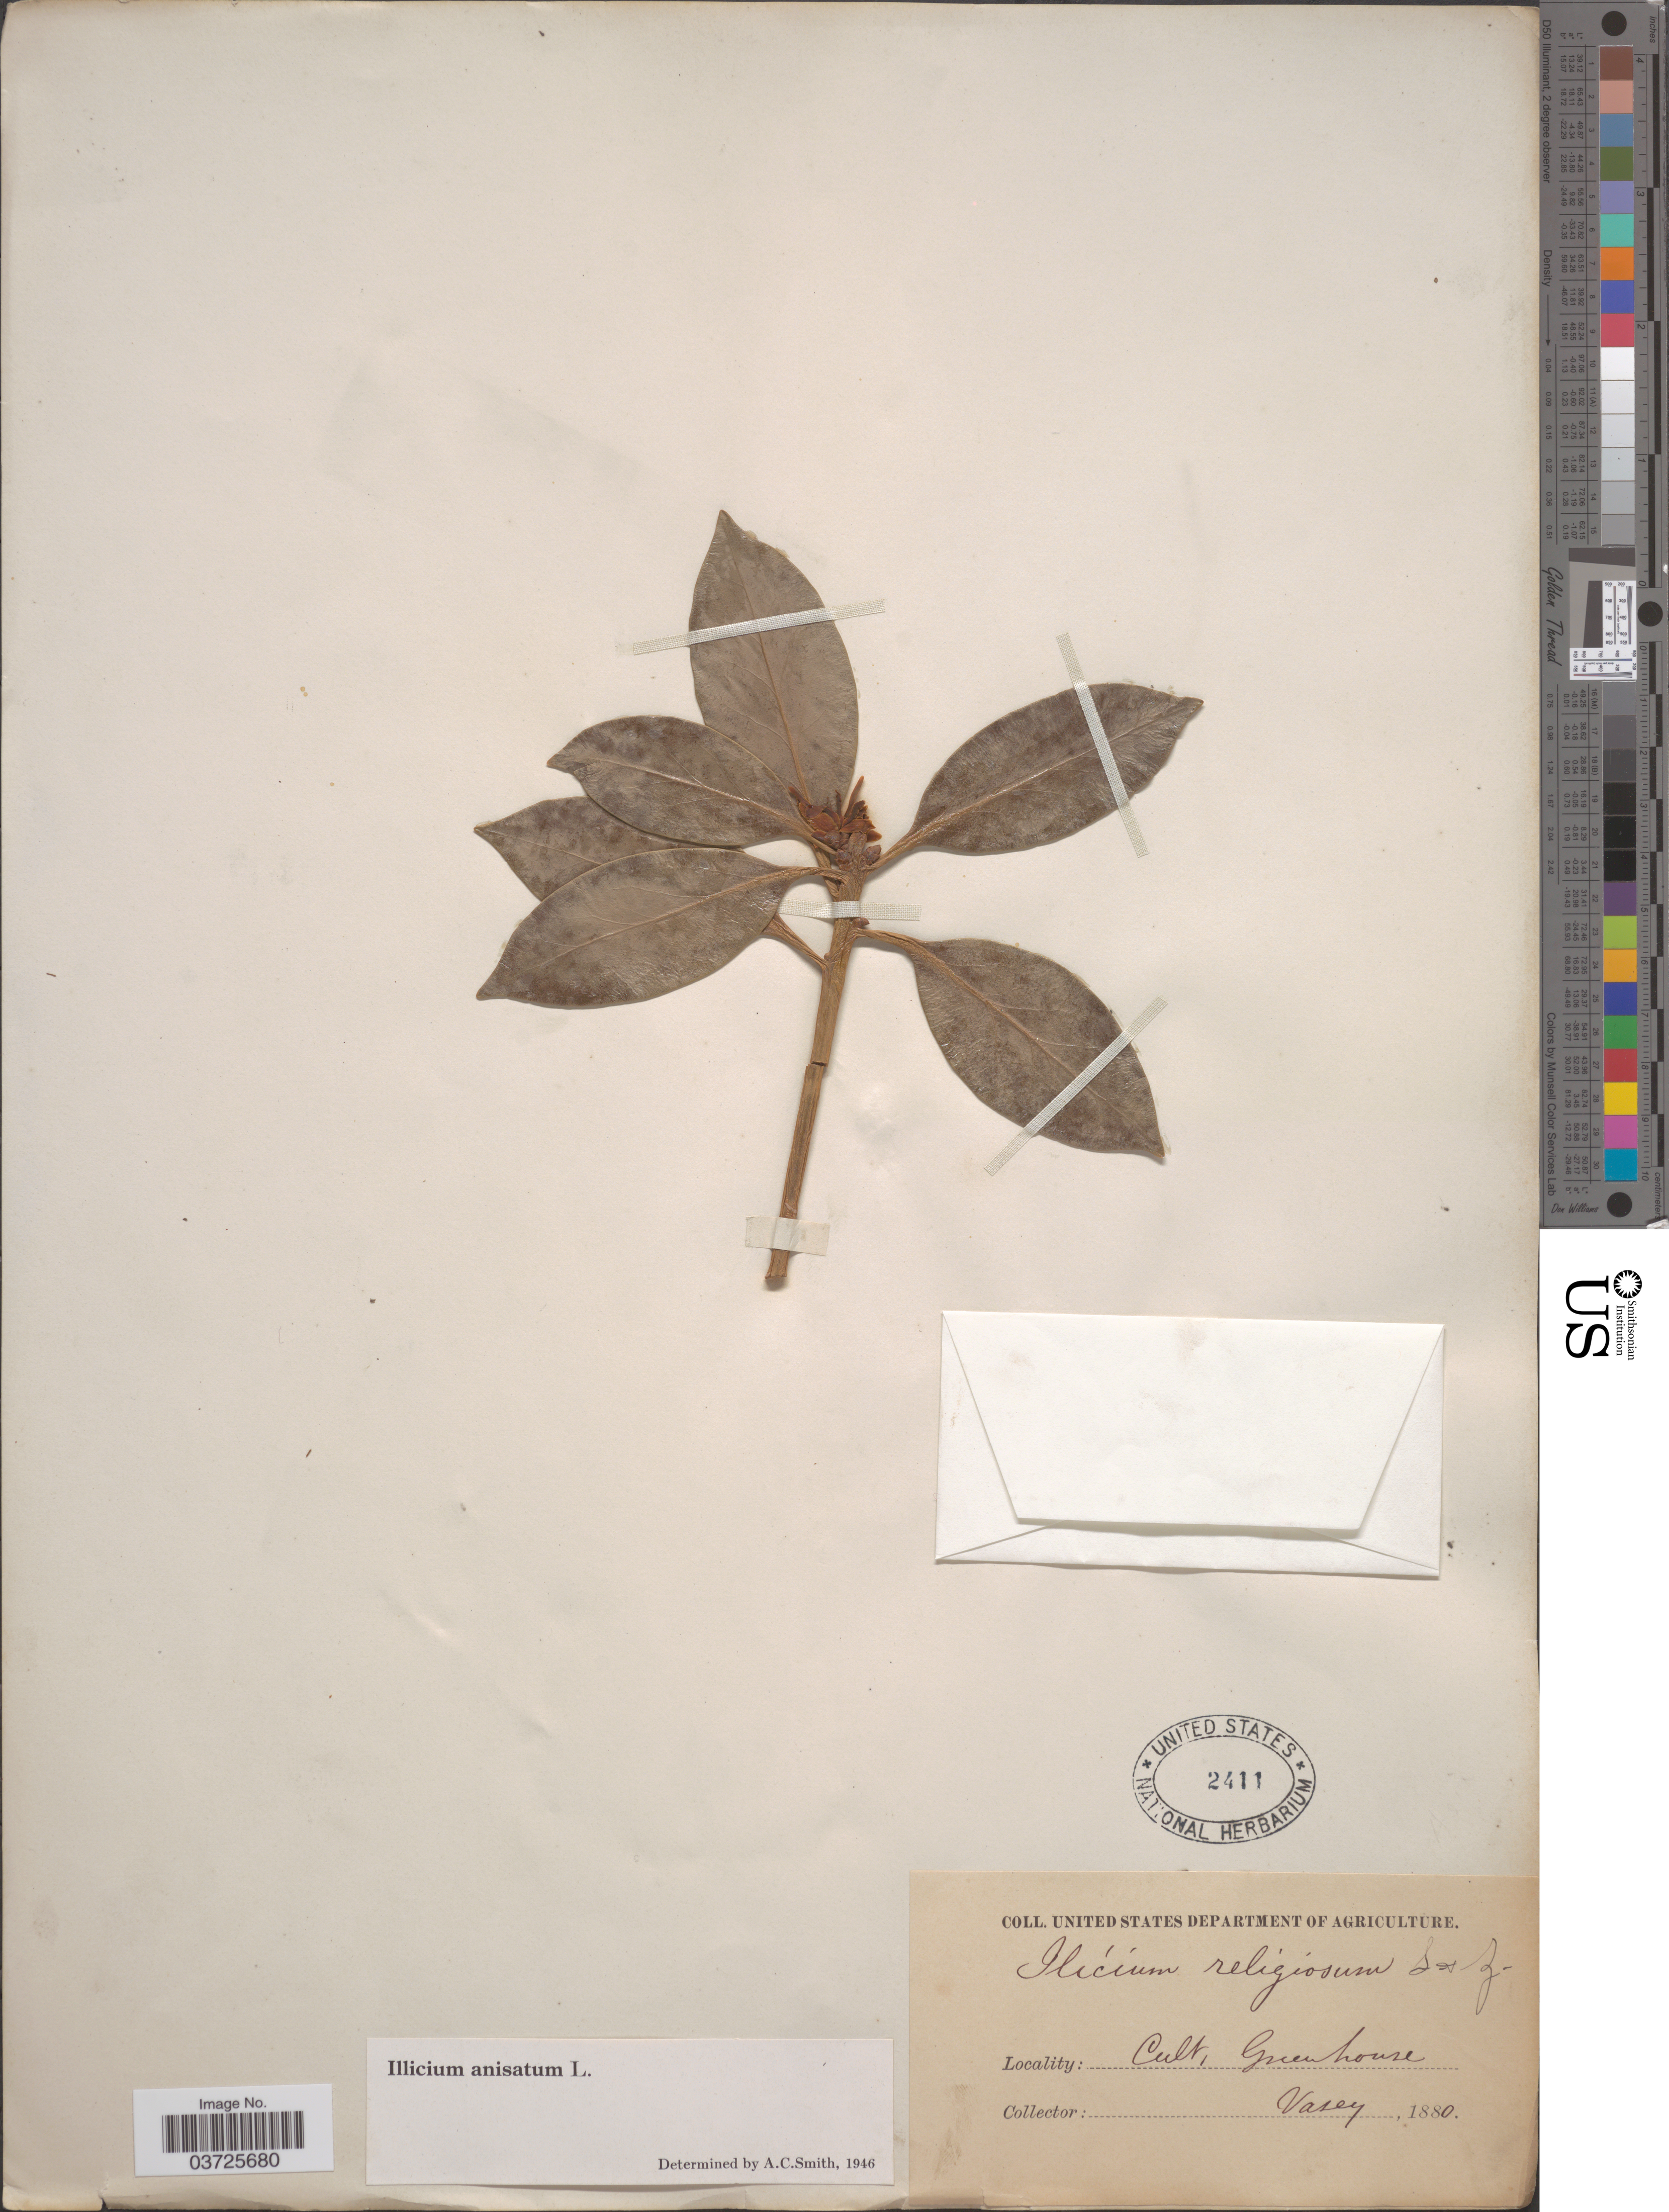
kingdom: Plantae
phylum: Tracheophyta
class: Magnoliopsida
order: Austrobaileyales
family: Schisandraceae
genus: Illicium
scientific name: Illicium anisatum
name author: L.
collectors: Vasey, --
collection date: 1880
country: United States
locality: Greenhouse.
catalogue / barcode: US 2411